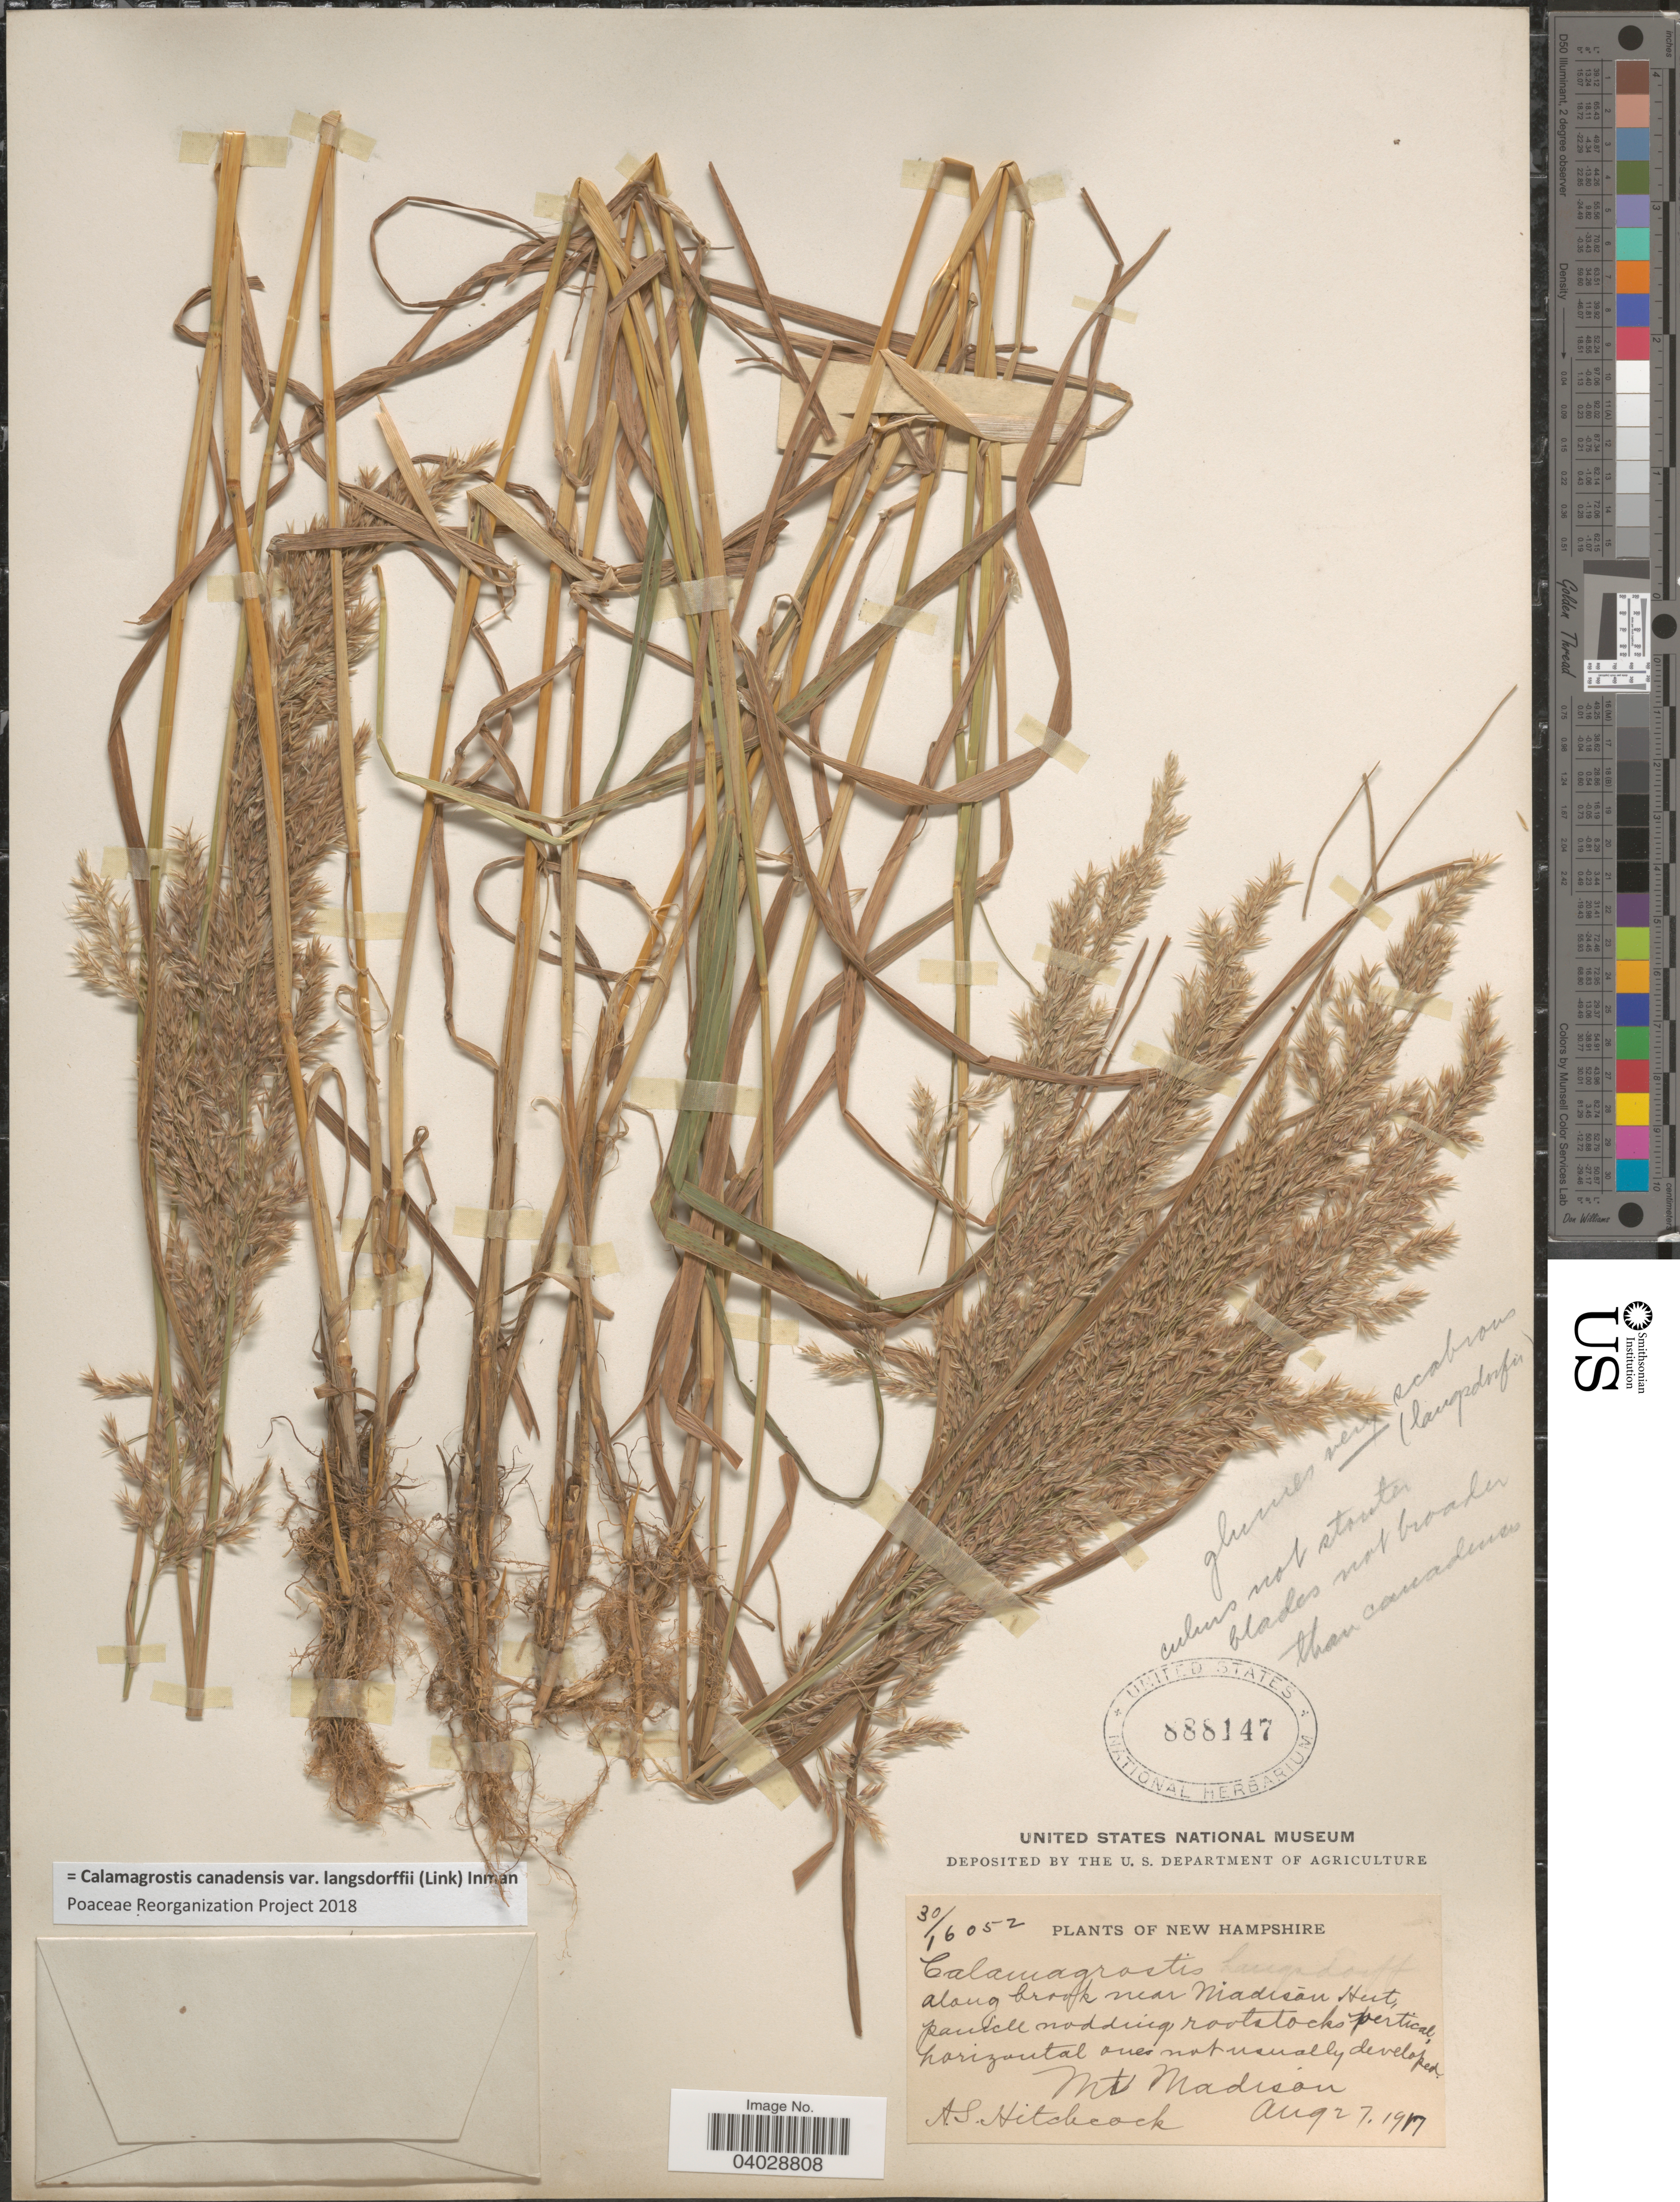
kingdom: Plantae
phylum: Tracheophyta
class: Liliopsida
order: Poales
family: Poaceae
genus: Calamagrostis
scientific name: Calamagrostis canadensis var. langsdorffii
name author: (Link) Inman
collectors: A. S. Hitchcock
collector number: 30/16052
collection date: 1917-08-27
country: United States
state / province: New Hampshire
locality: Along brook near Madison Hut. Mt. Madison.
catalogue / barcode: US 888147